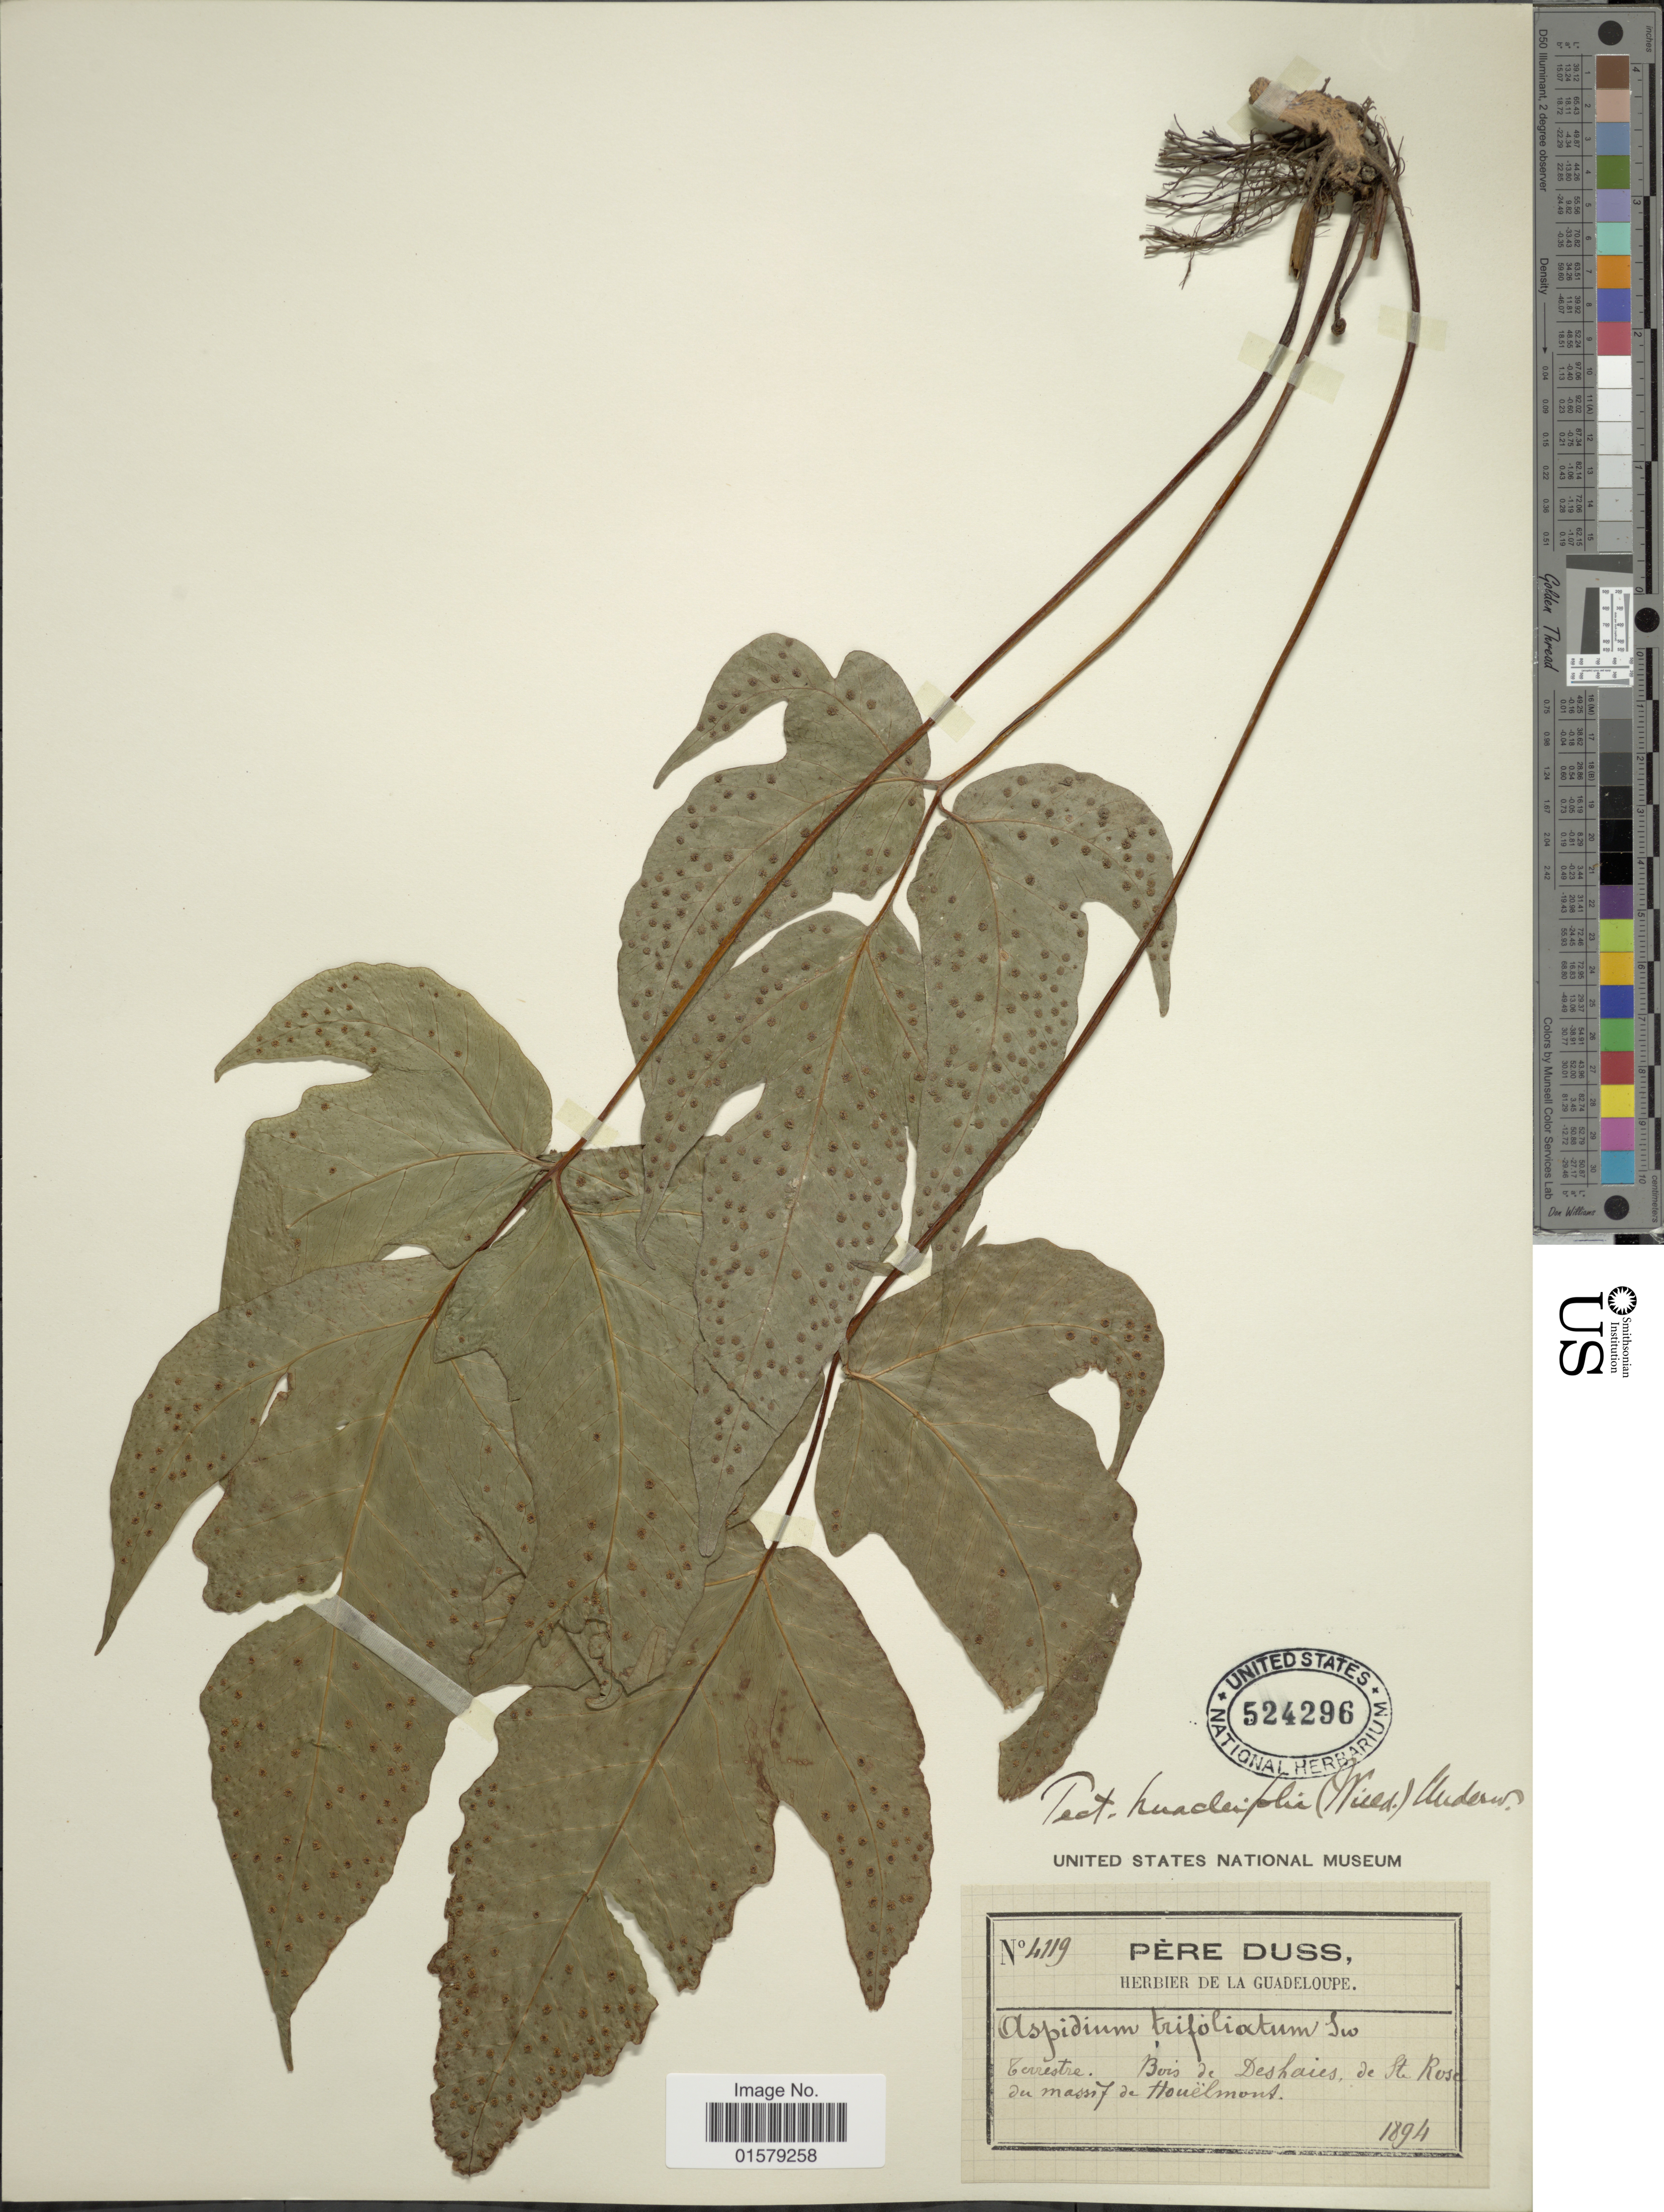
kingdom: Plantae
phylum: Tracheophyta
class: Polypodiopsida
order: Polypodiales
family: Tectariaceae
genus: Tectaria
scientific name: Tectaria heracleifolia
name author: (Willd.) Underw.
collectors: Père Duss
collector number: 4119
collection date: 1894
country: Guadeloupe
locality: Bois de Deshaies, de St. Rose du massif de Houëlmont.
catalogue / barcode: US 524296